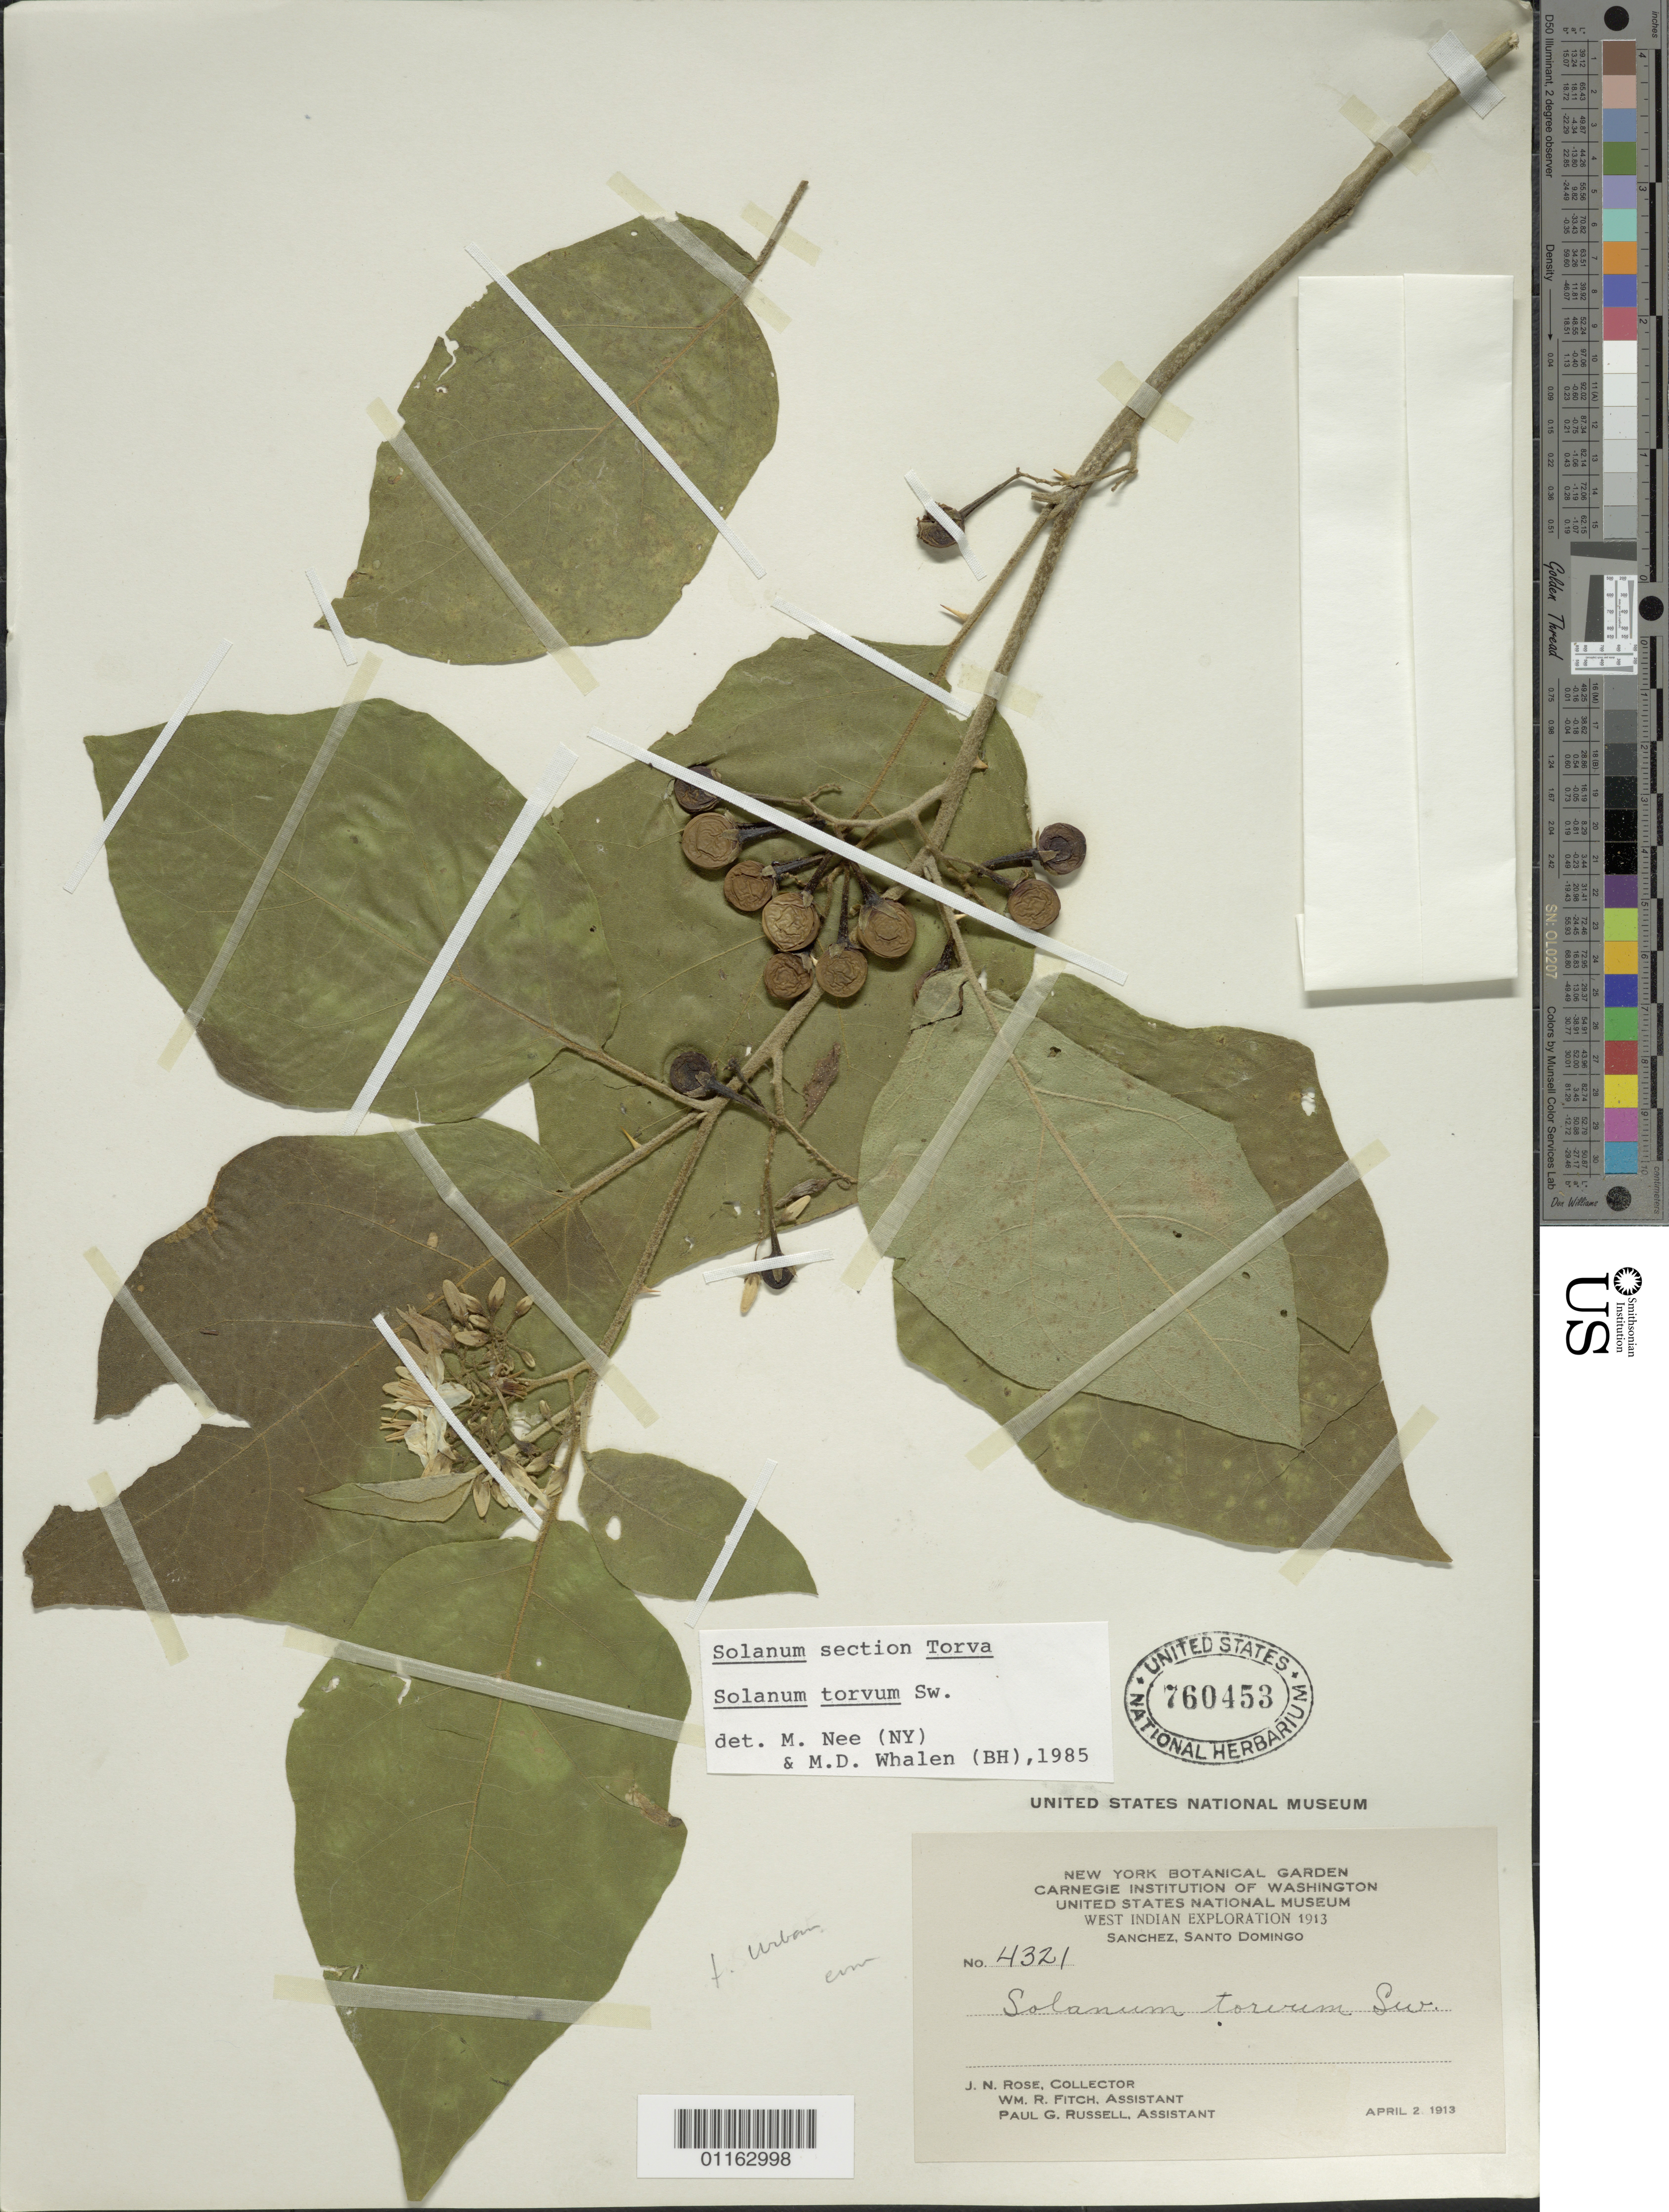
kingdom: Plantae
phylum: Tracheophyta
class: Magnoliopsida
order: Solanales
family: Solanaceae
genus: Solanum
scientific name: Solanum torvum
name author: Sw.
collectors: J. N. Rose, W. R. Fitch & P. G. Russell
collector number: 4321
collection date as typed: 02 Apr 1913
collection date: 1913-04-02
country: Dominican Republic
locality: Sanchez, Santo Domingo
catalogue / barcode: US 760453